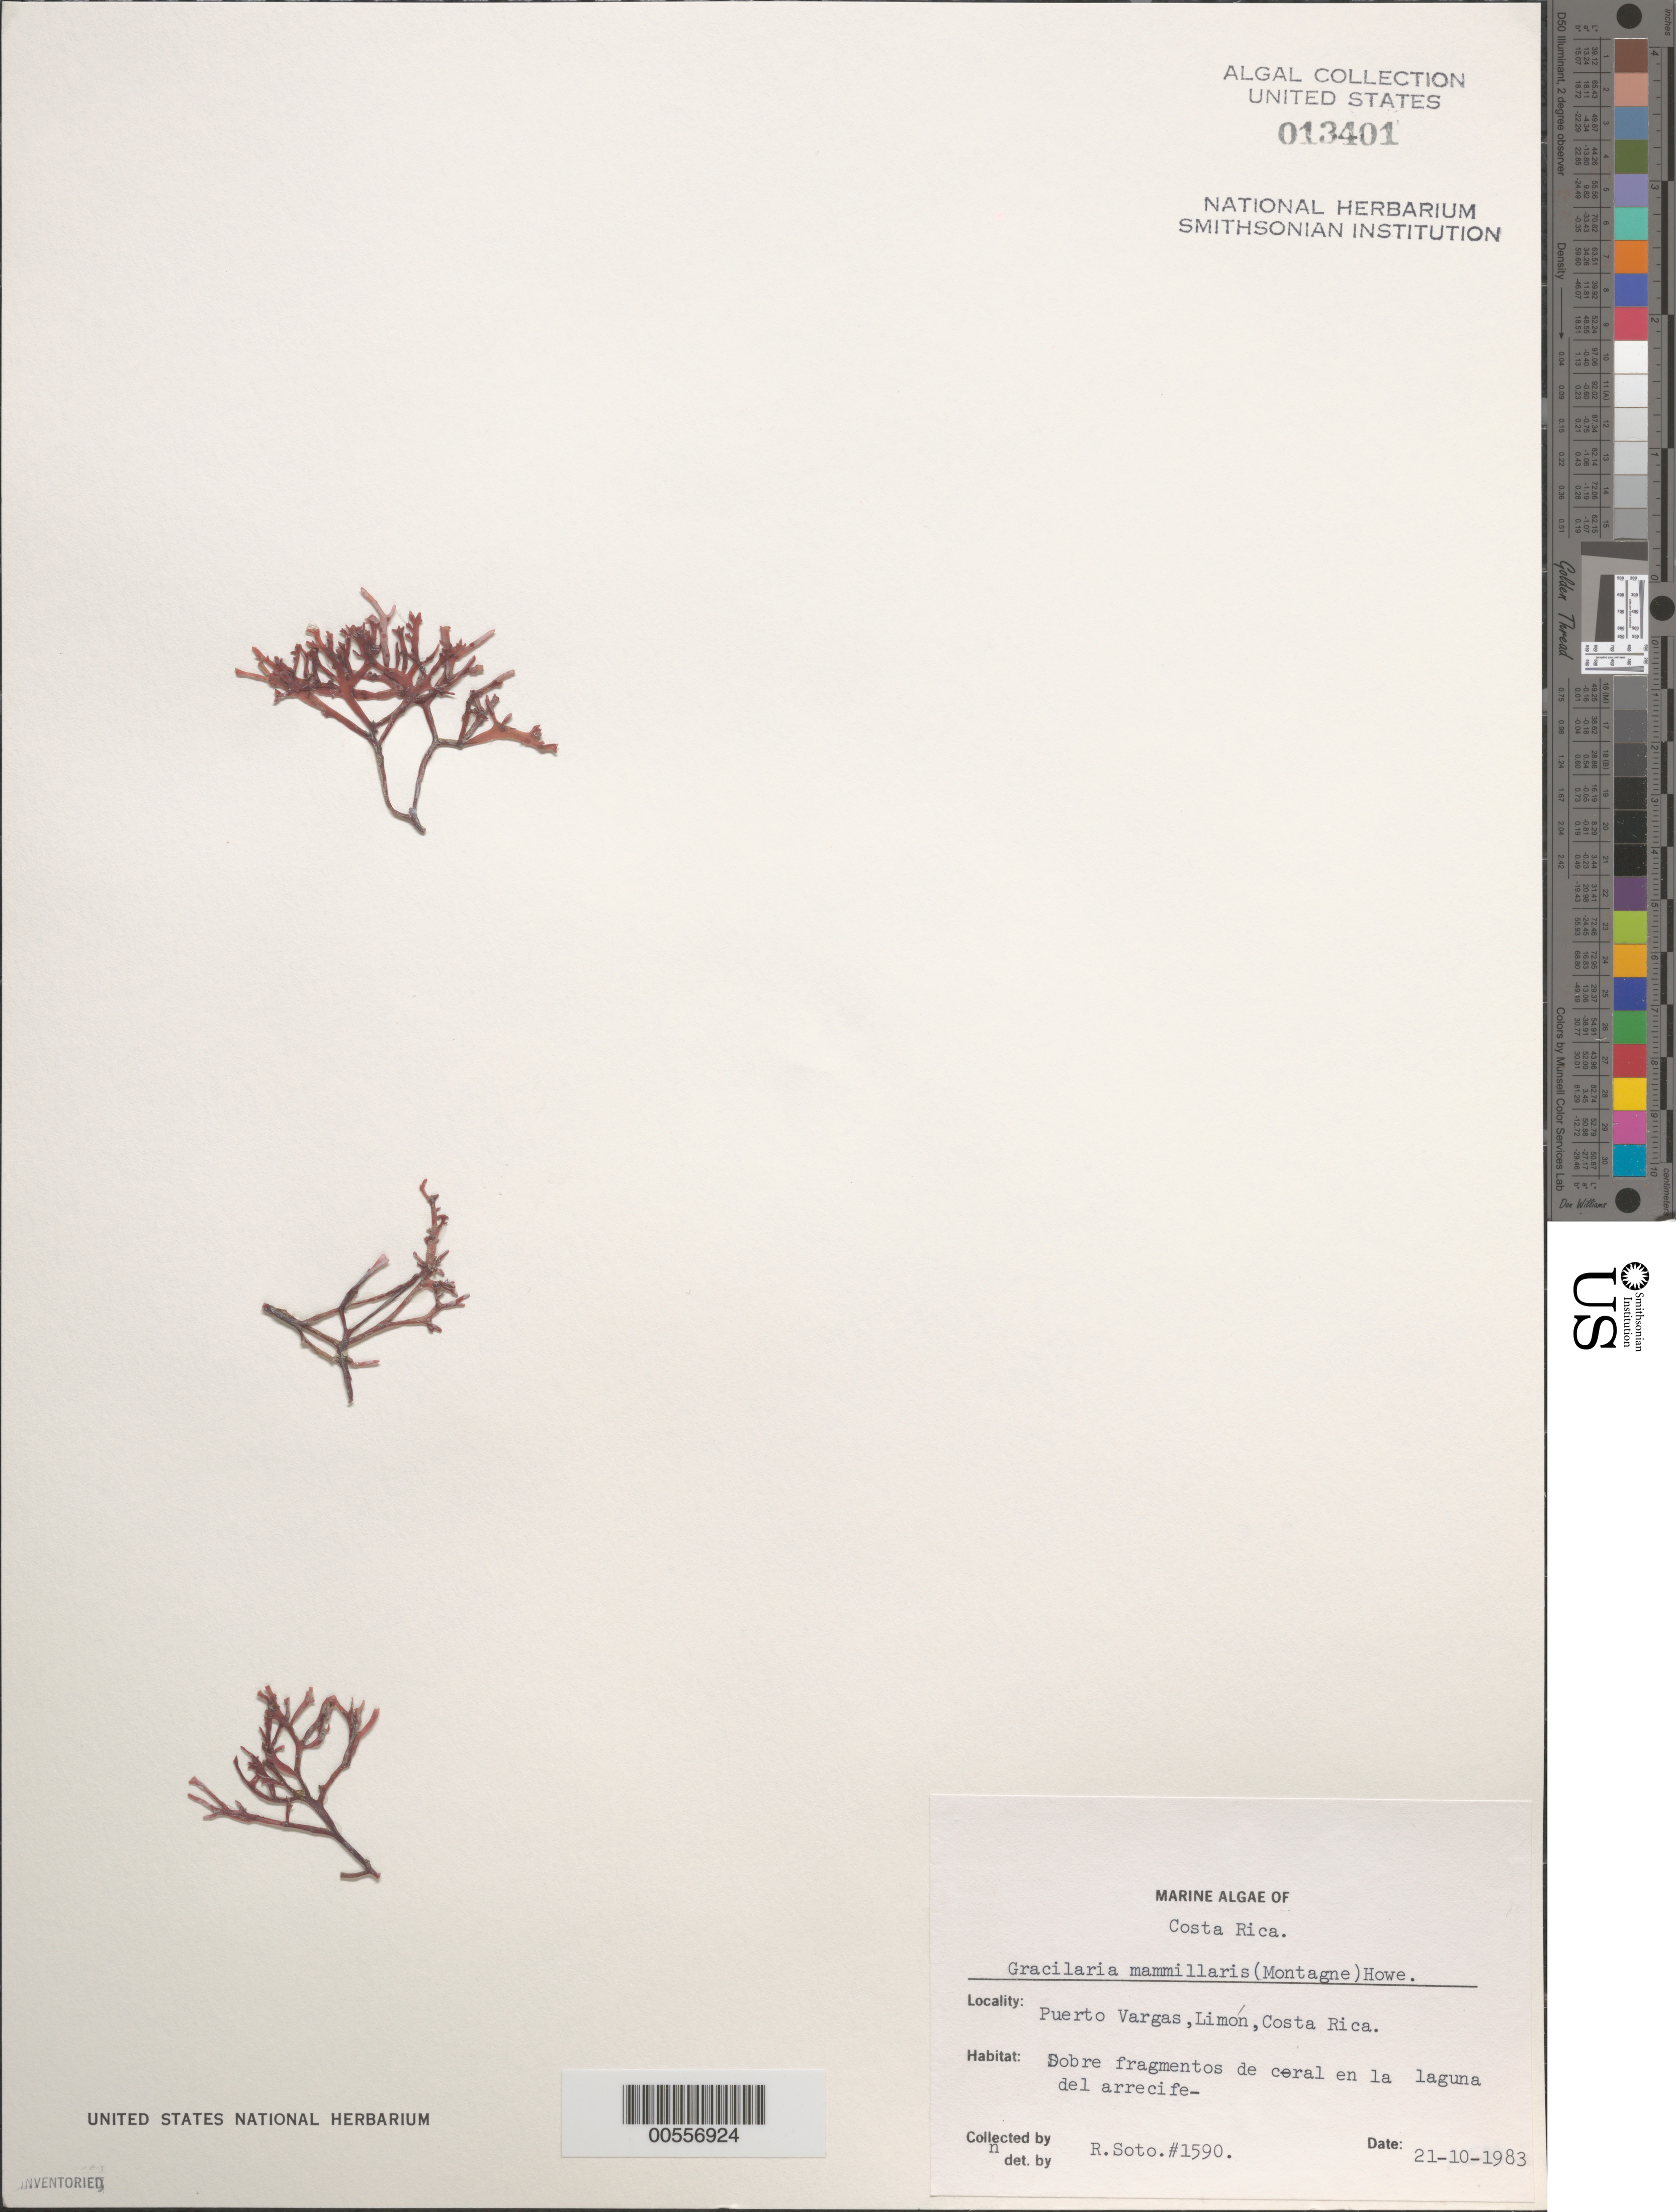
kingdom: Plantae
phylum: Rhodophyta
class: Florideophyceae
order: Gracilariales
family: Gracilariaceae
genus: Gracilaria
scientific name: Gracilaria mammillaris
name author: (Mont.) M. Howe in Britton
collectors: R. Soto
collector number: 1590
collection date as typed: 21 Oct 1983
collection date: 1983-10-21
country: Costa Rica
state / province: Limón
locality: Puerto Vargas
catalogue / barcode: US 13401